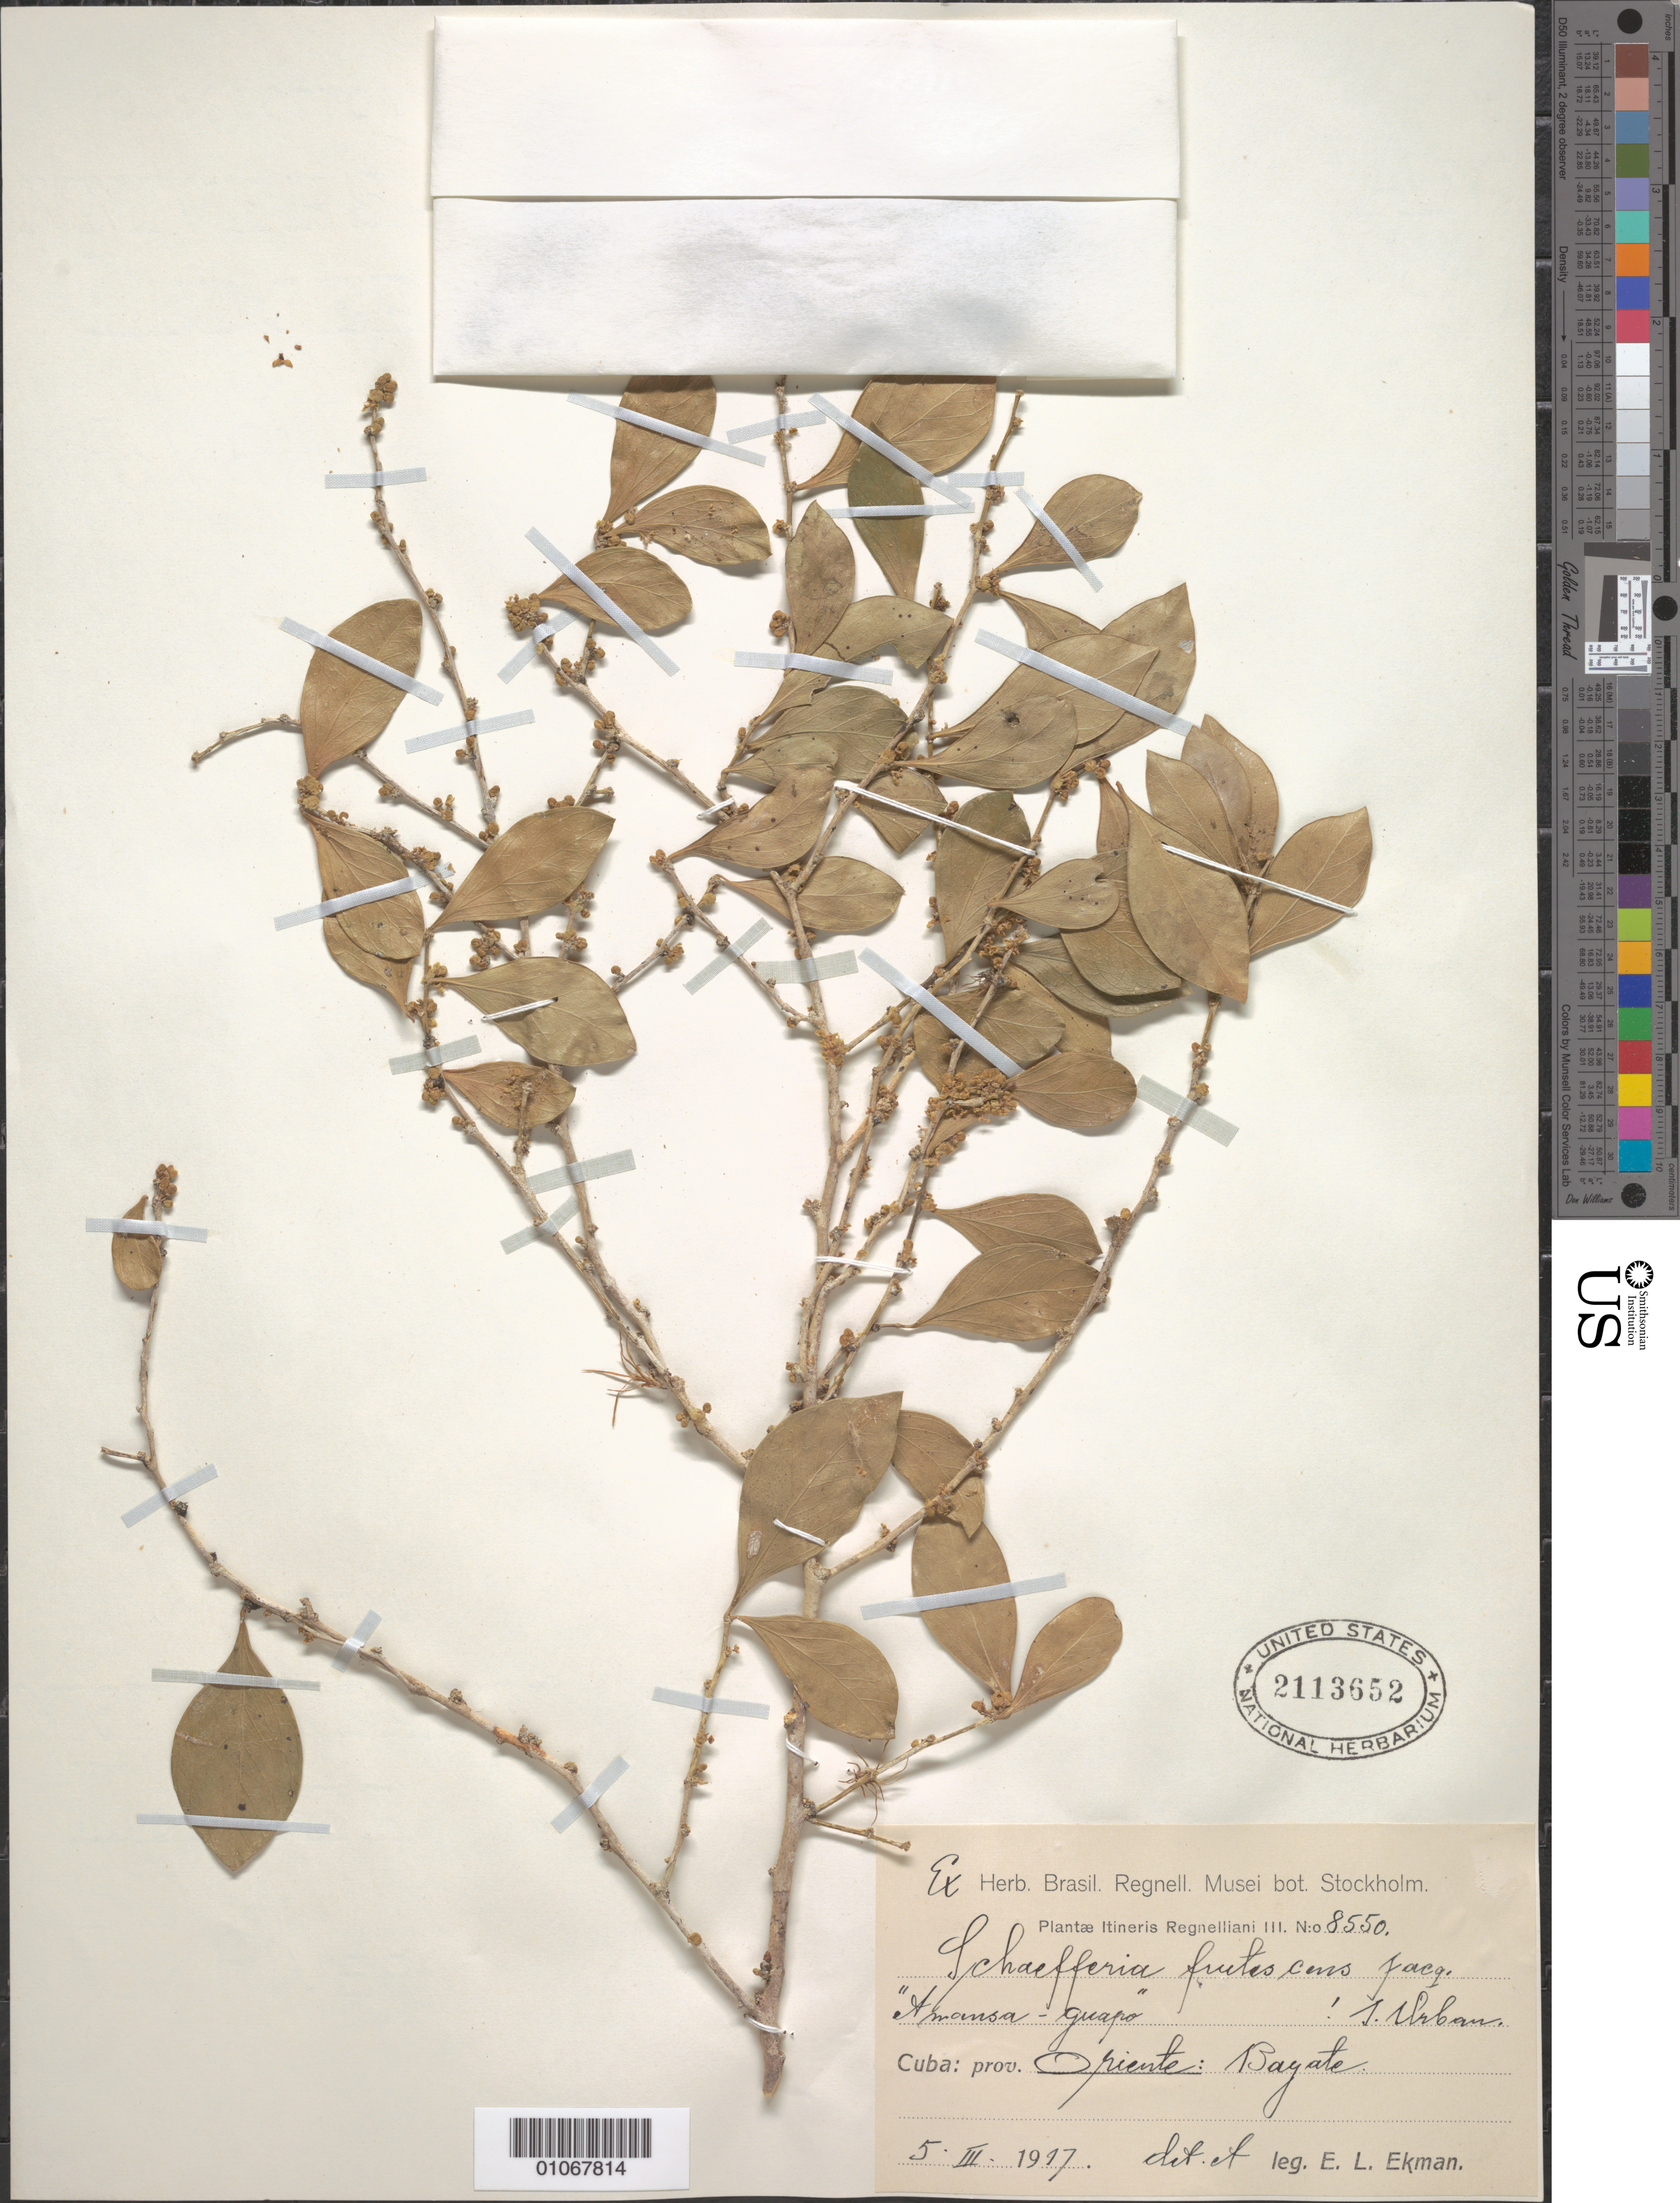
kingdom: Plantae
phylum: Tracheophyta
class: Magnoliopsida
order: Celastrales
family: Celastraceae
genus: Schaefferia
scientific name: Schaefferia frutescens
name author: Jacq.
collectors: E. L. Ekman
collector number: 8550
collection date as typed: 05 Mar 1917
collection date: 1917-03-05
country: Cuba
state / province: Oriente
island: Cuba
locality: Bayate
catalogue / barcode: US 2113652